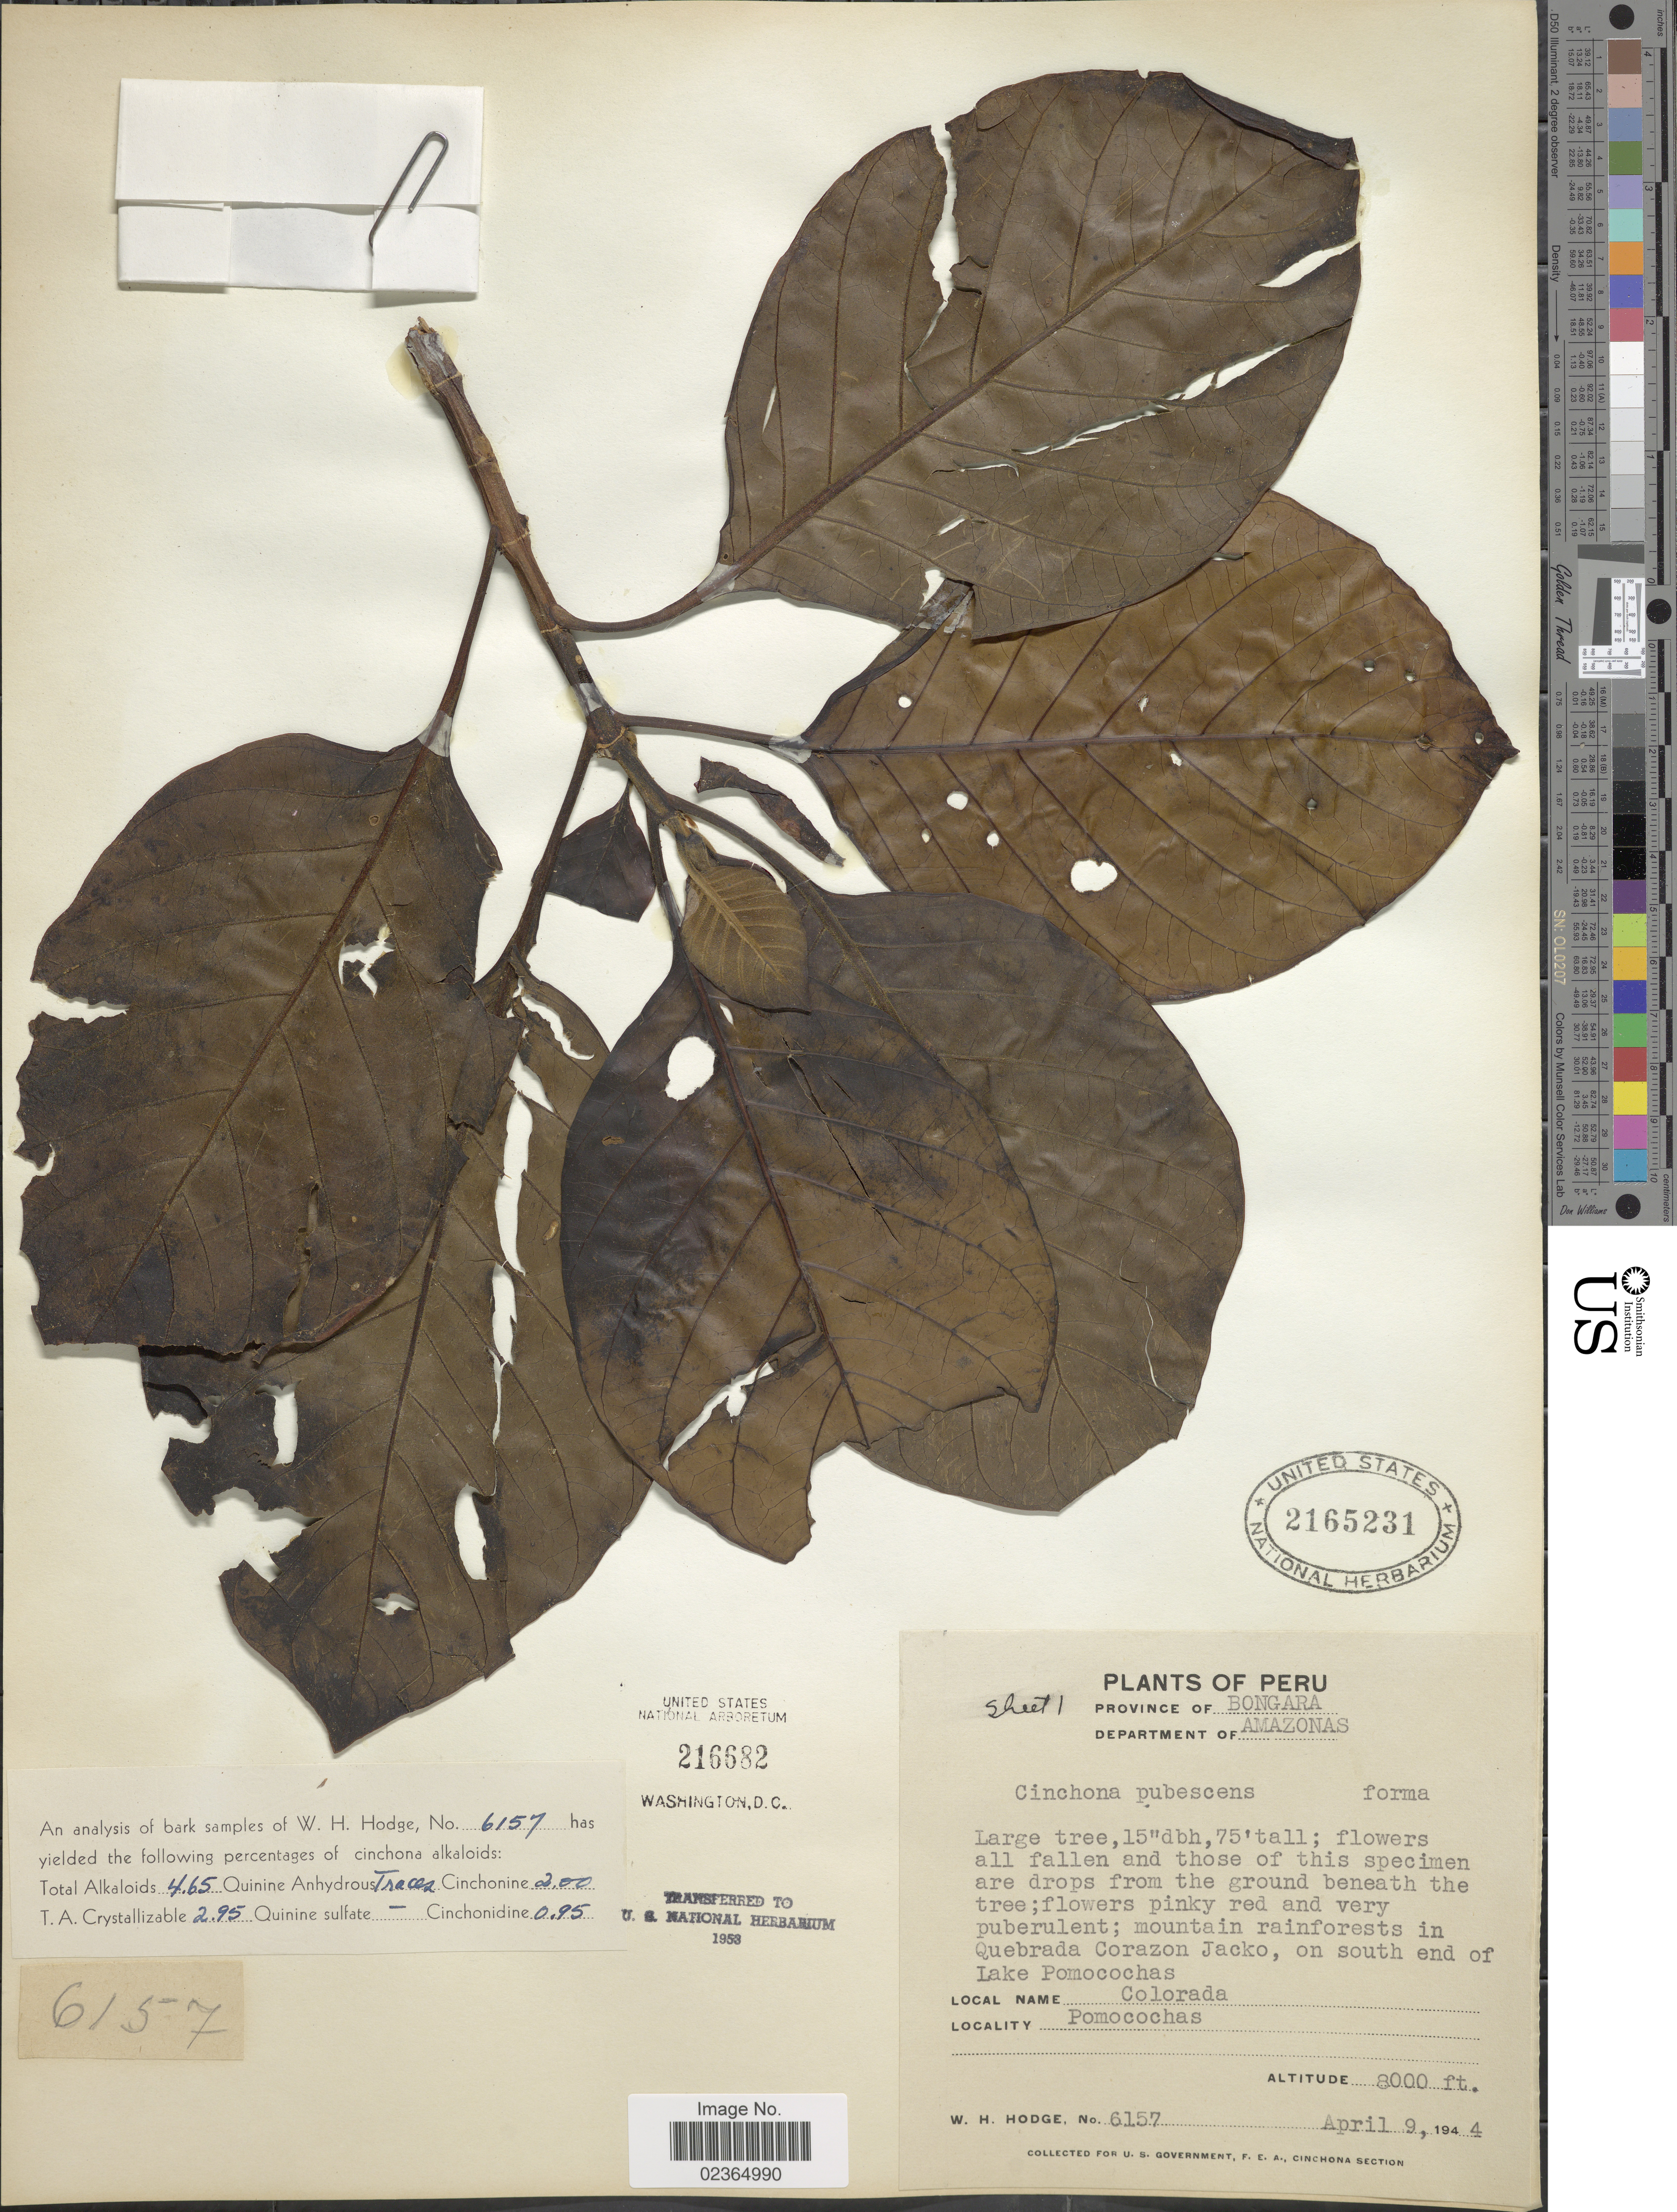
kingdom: Plantae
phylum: Tracheophyta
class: Magnoliopsida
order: Gentianales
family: Rubiaceae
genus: Cinchona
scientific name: Cinchona pubescens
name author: Vahl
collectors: W. Hodge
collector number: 6157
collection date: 1944-04-09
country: Peru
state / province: Amazonas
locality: Quebrada Corazon Jacko, on south end of Lake Pomocochas. Pomocochas. Province of Bongara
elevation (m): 2438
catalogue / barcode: US 2165231